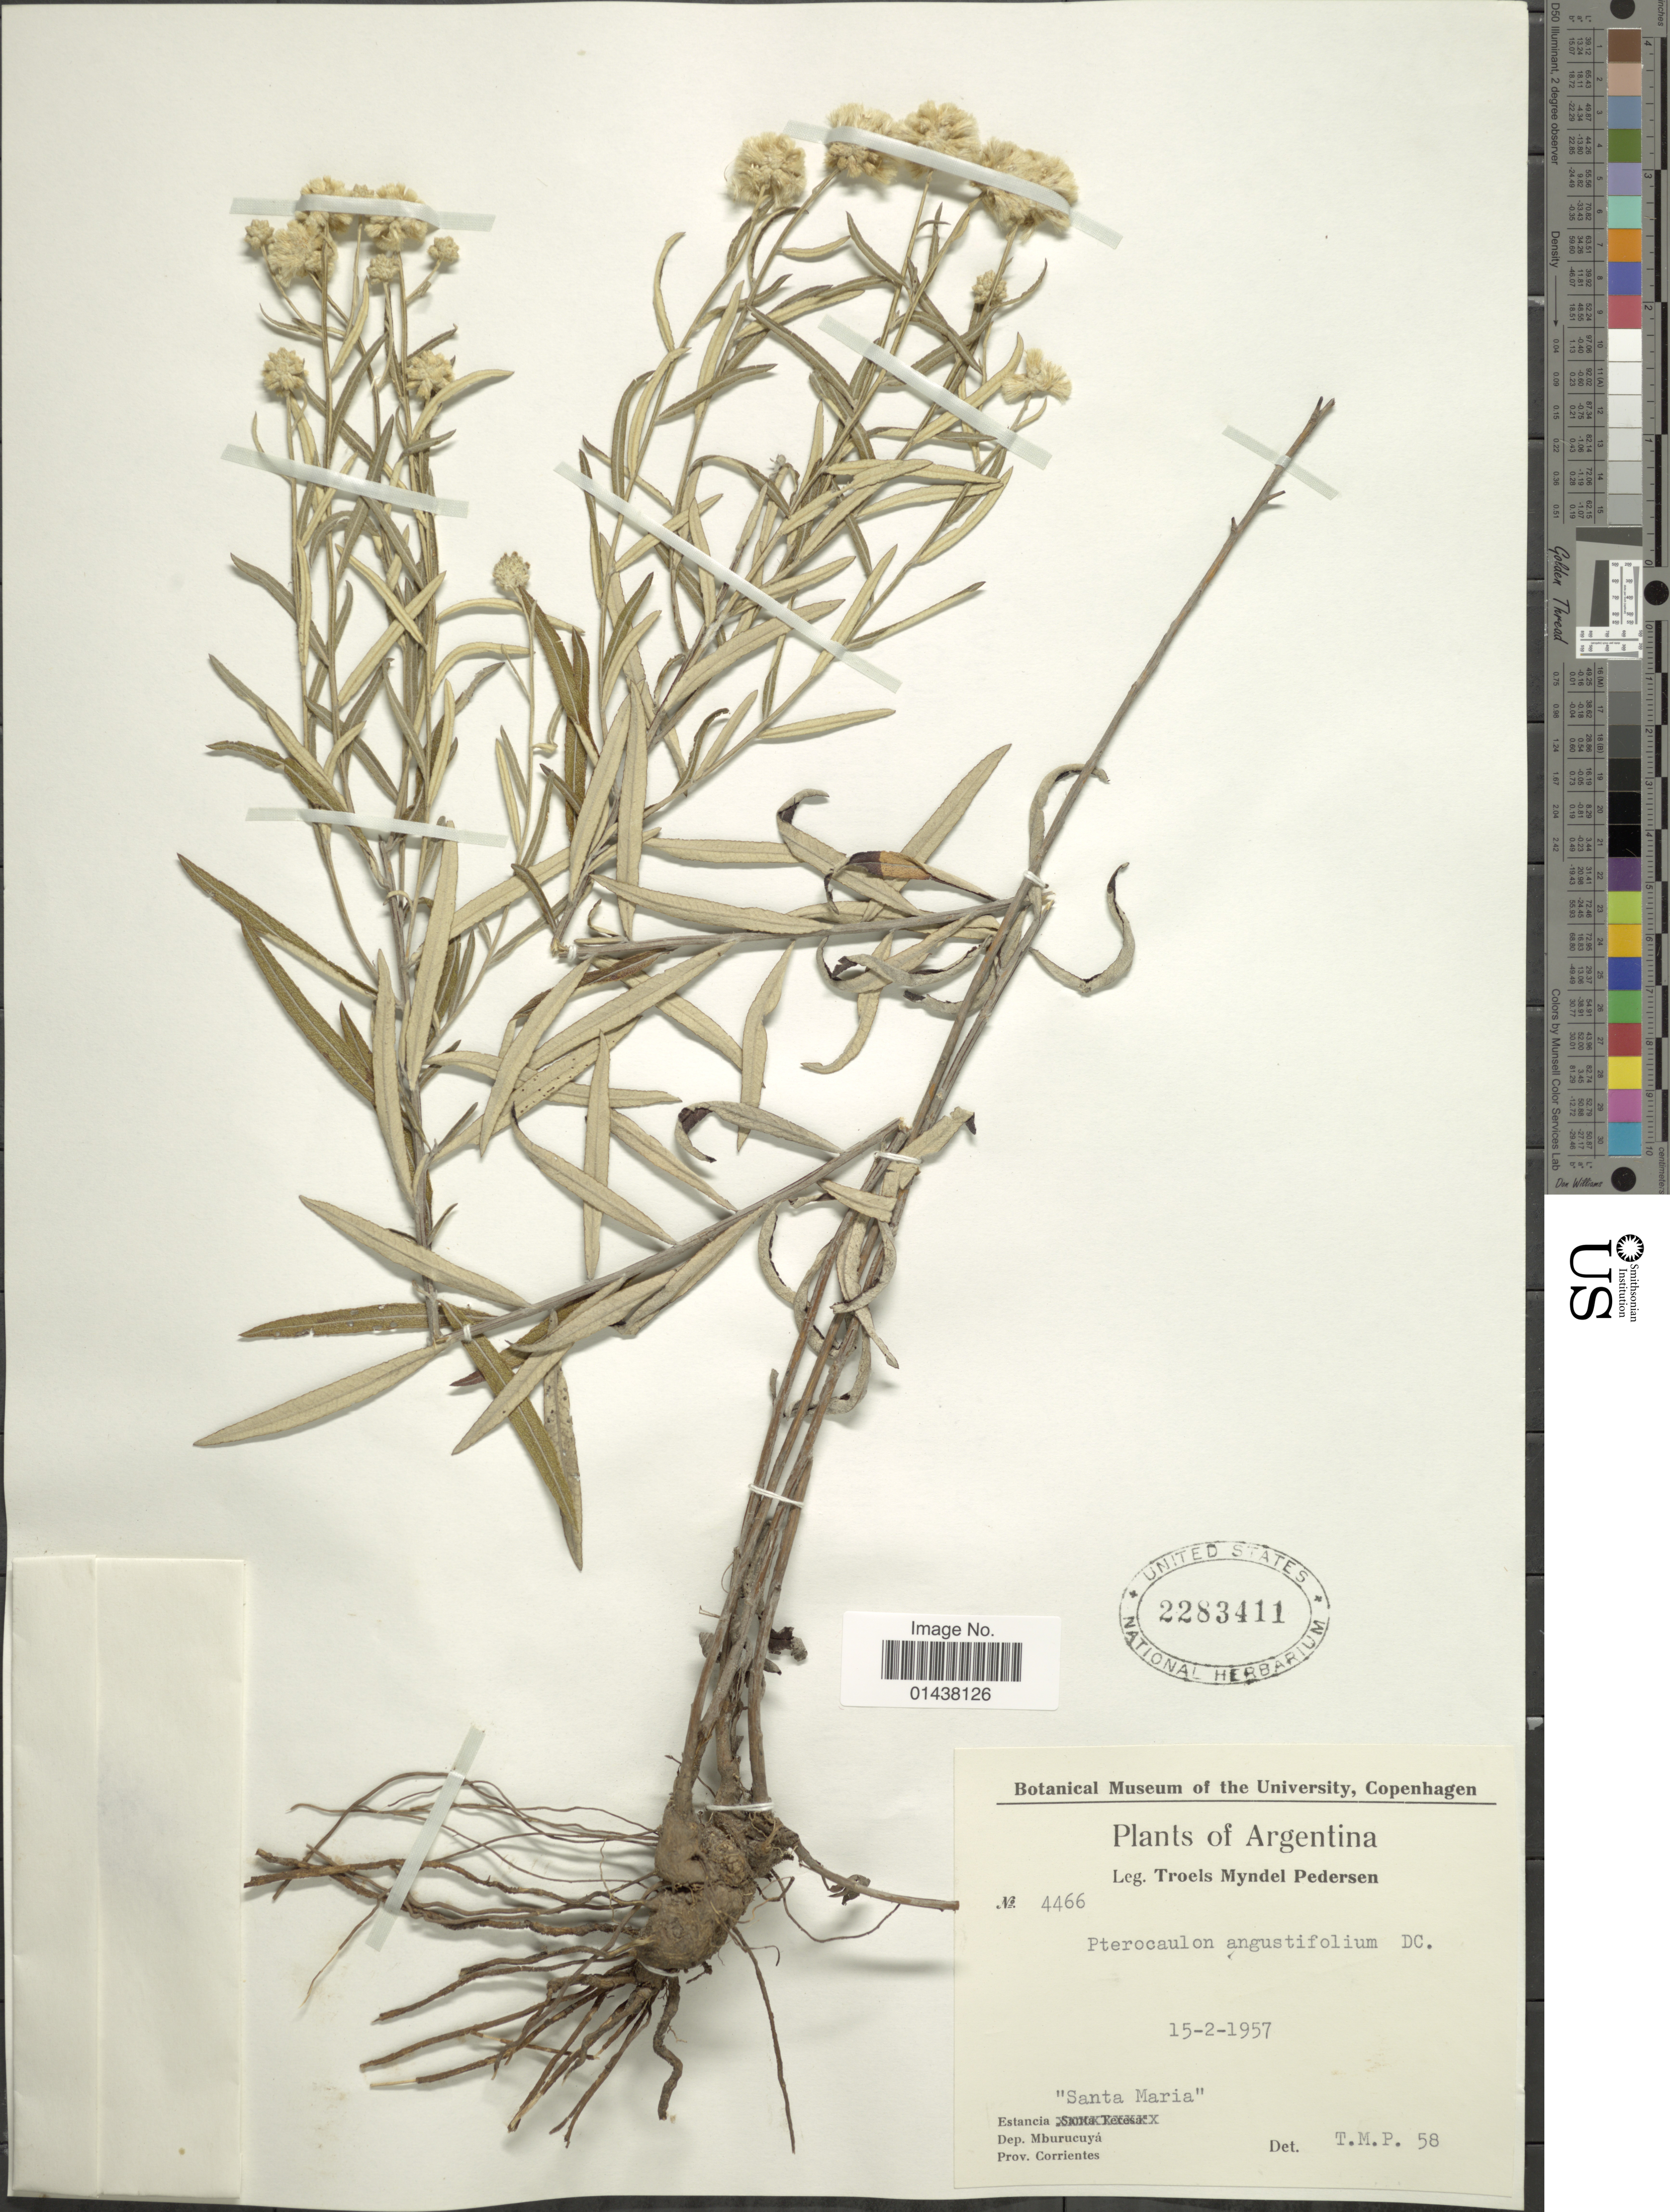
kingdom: Plantae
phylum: Tracheophyta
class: Magnoliopsida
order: Asterales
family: Asteraceae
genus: Pterocaulon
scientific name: Pterocaulon angustifolium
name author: DC.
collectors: T. Pederson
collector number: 4466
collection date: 1957-02-15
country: Argentina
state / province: Corrientes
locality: Estancia "Santa Maria", Dep. Mburucuya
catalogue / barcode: US 2283411